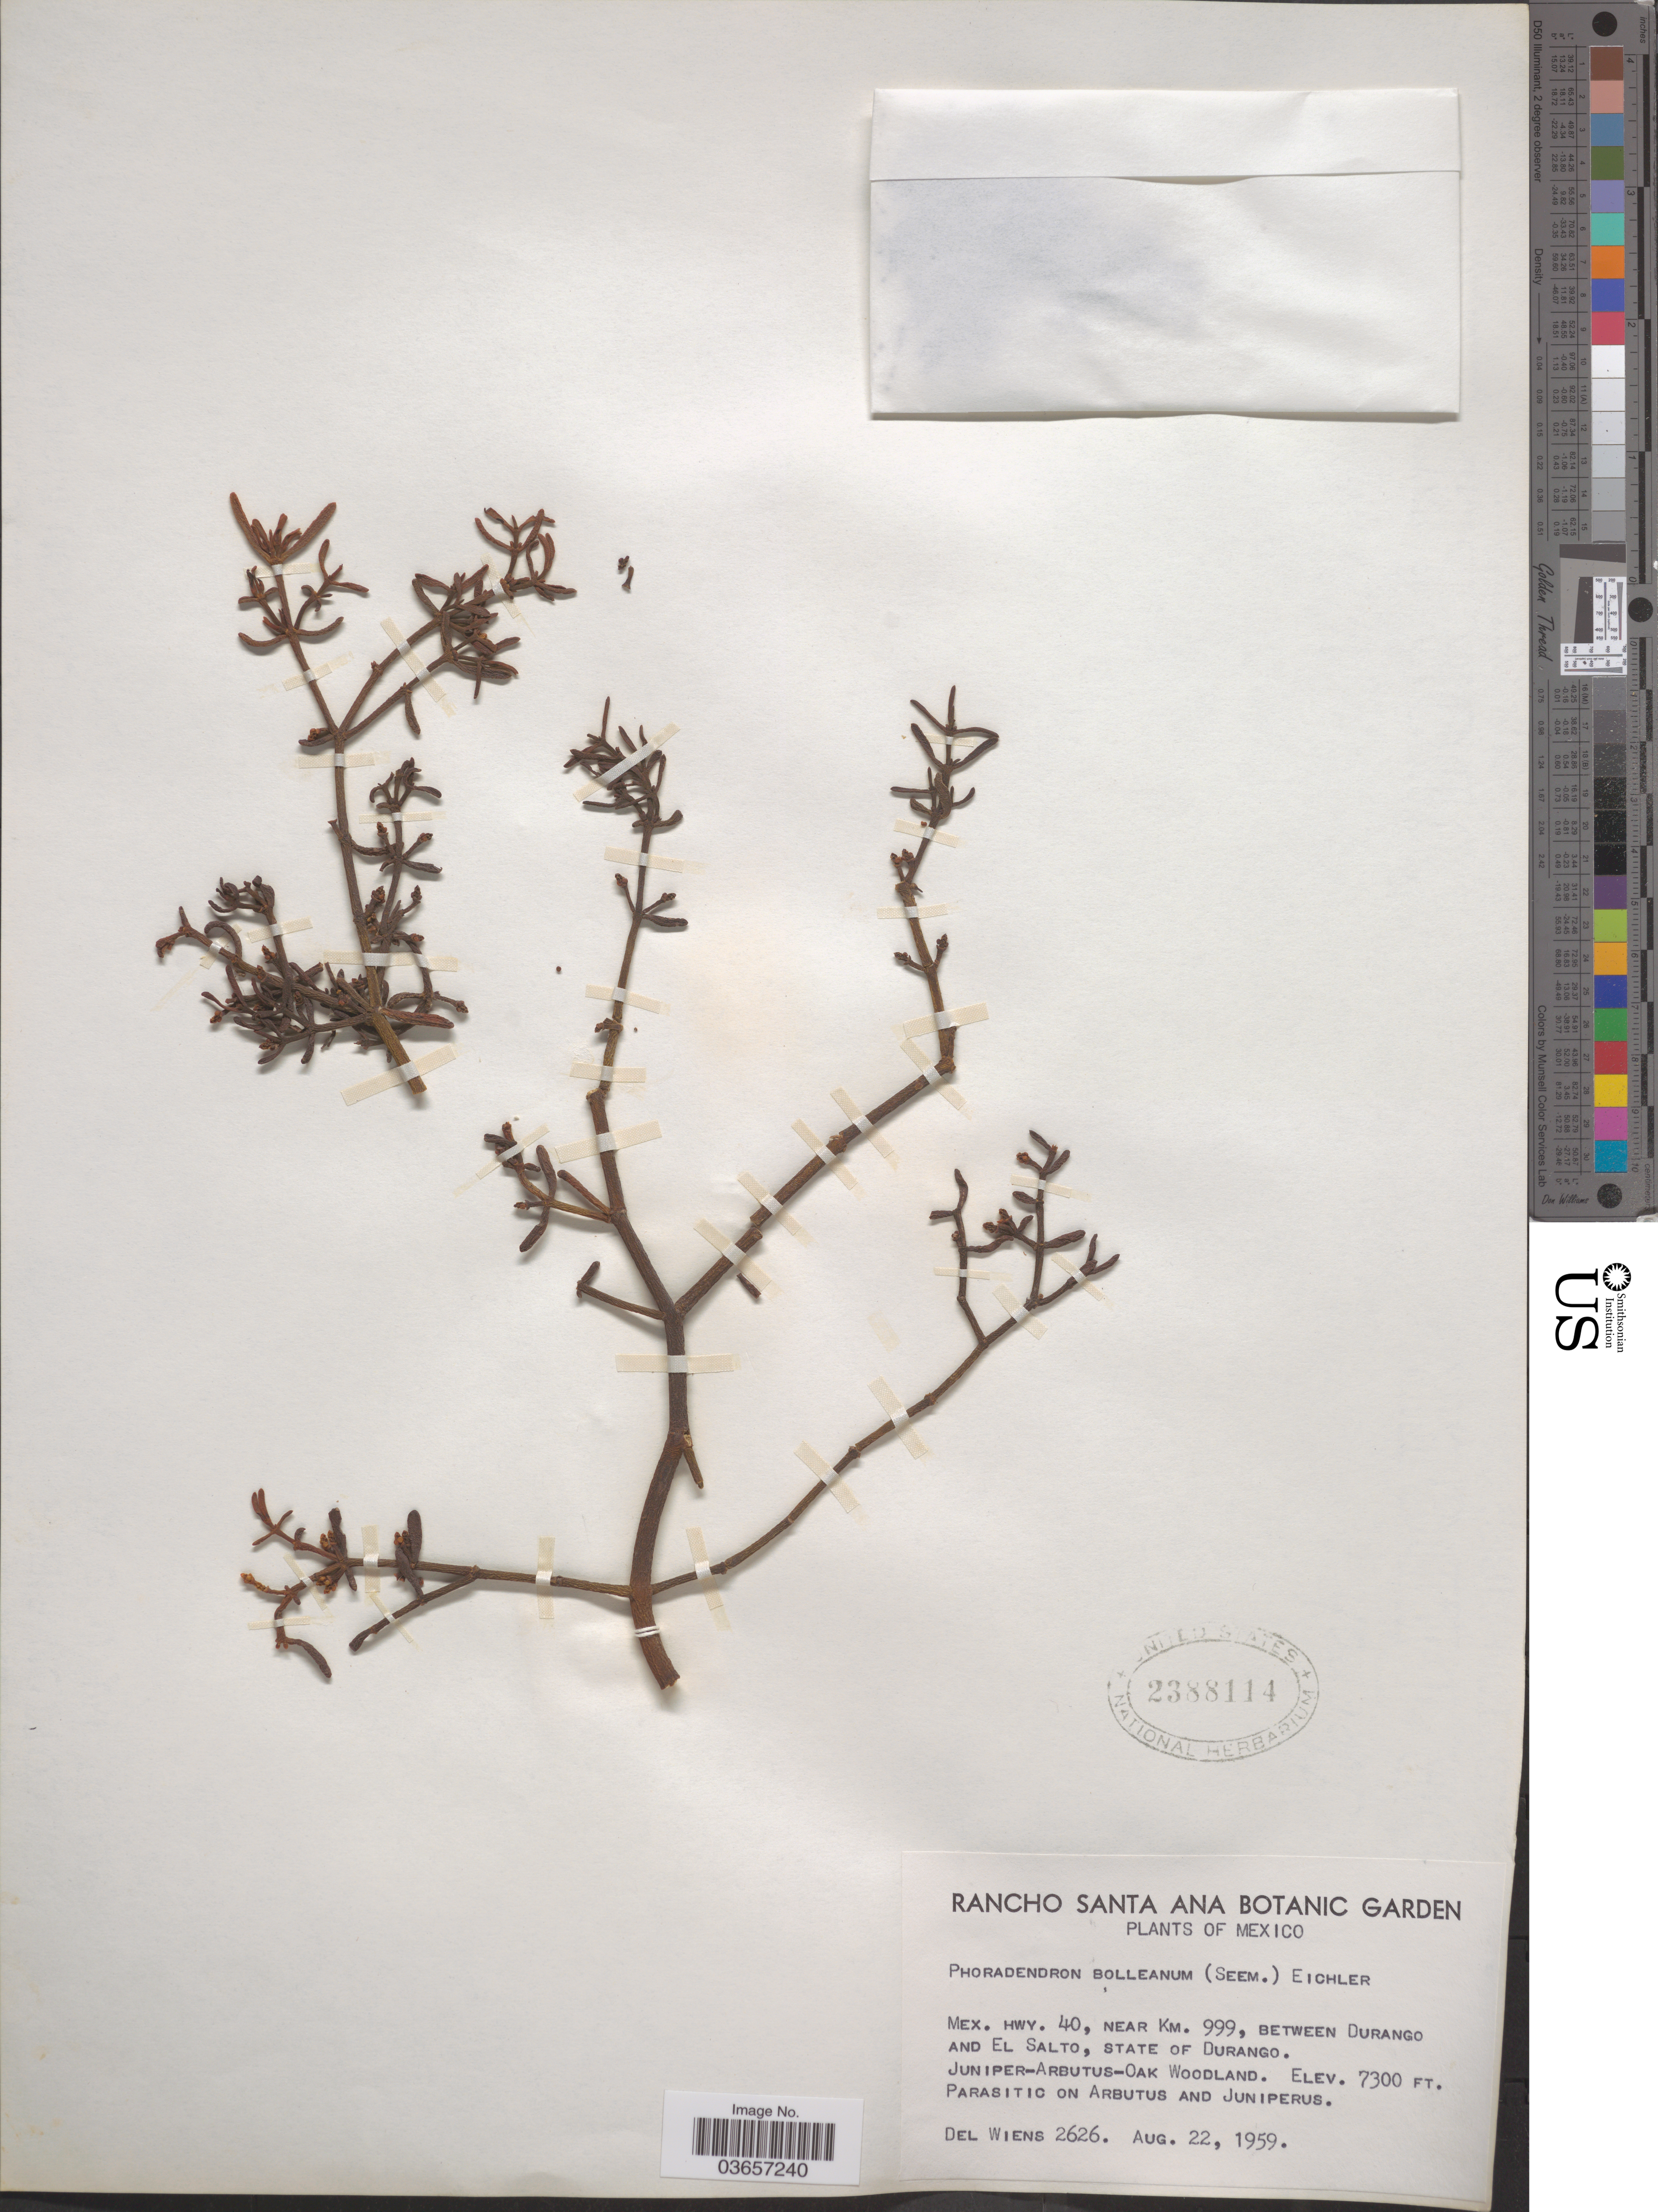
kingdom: Plantae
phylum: Tracheophyta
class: Magnoliopsida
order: Santalales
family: Viscaceae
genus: Phoradendron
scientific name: Phoradendron bolleanum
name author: (Seem.) Eichler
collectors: D. Wiens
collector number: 2626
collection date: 1959-08-22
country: Mexico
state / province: Durango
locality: Mex. Hwy. 40, near Km. 999, between Durango and El Salto.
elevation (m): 2225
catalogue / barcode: US 2388114